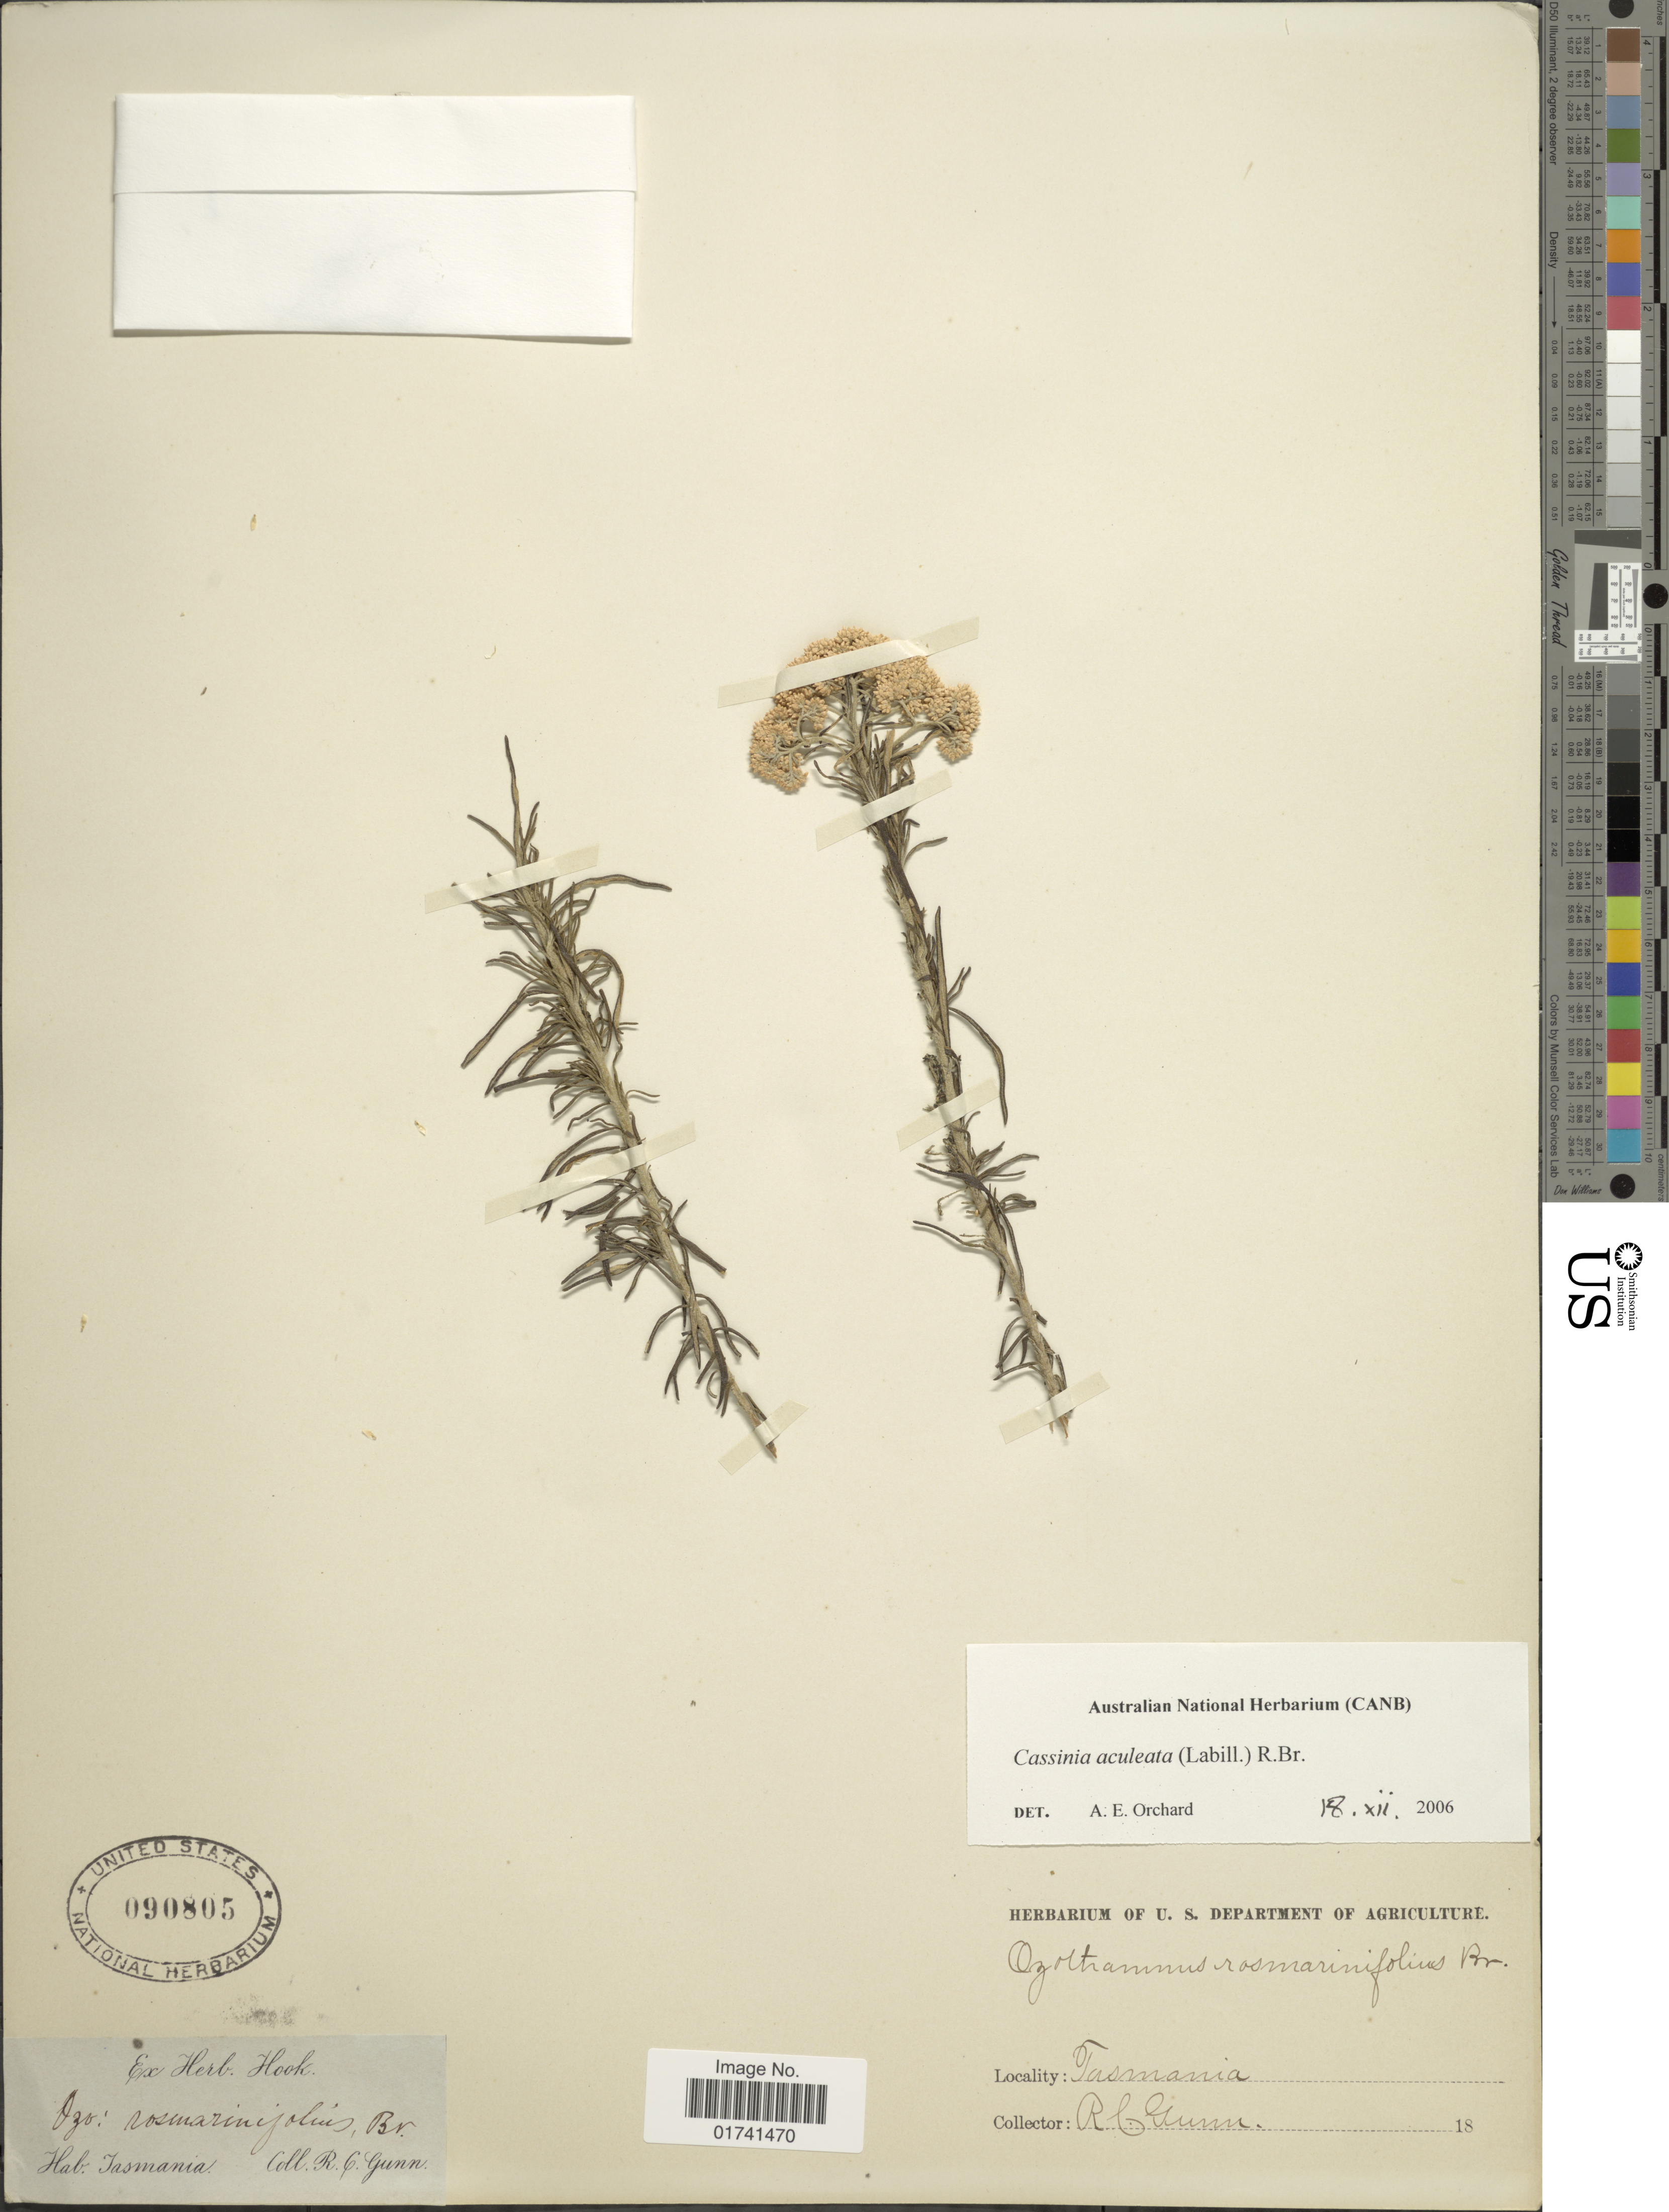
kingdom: Plantae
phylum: Tracheophyta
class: Magnoliopsida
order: Asterales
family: Asteraceae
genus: Cassinia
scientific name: Cassinia aculeata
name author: (Labill.) R. Br.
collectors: R. Gunn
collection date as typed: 18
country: Australia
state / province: Tasmania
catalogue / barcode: US 90805